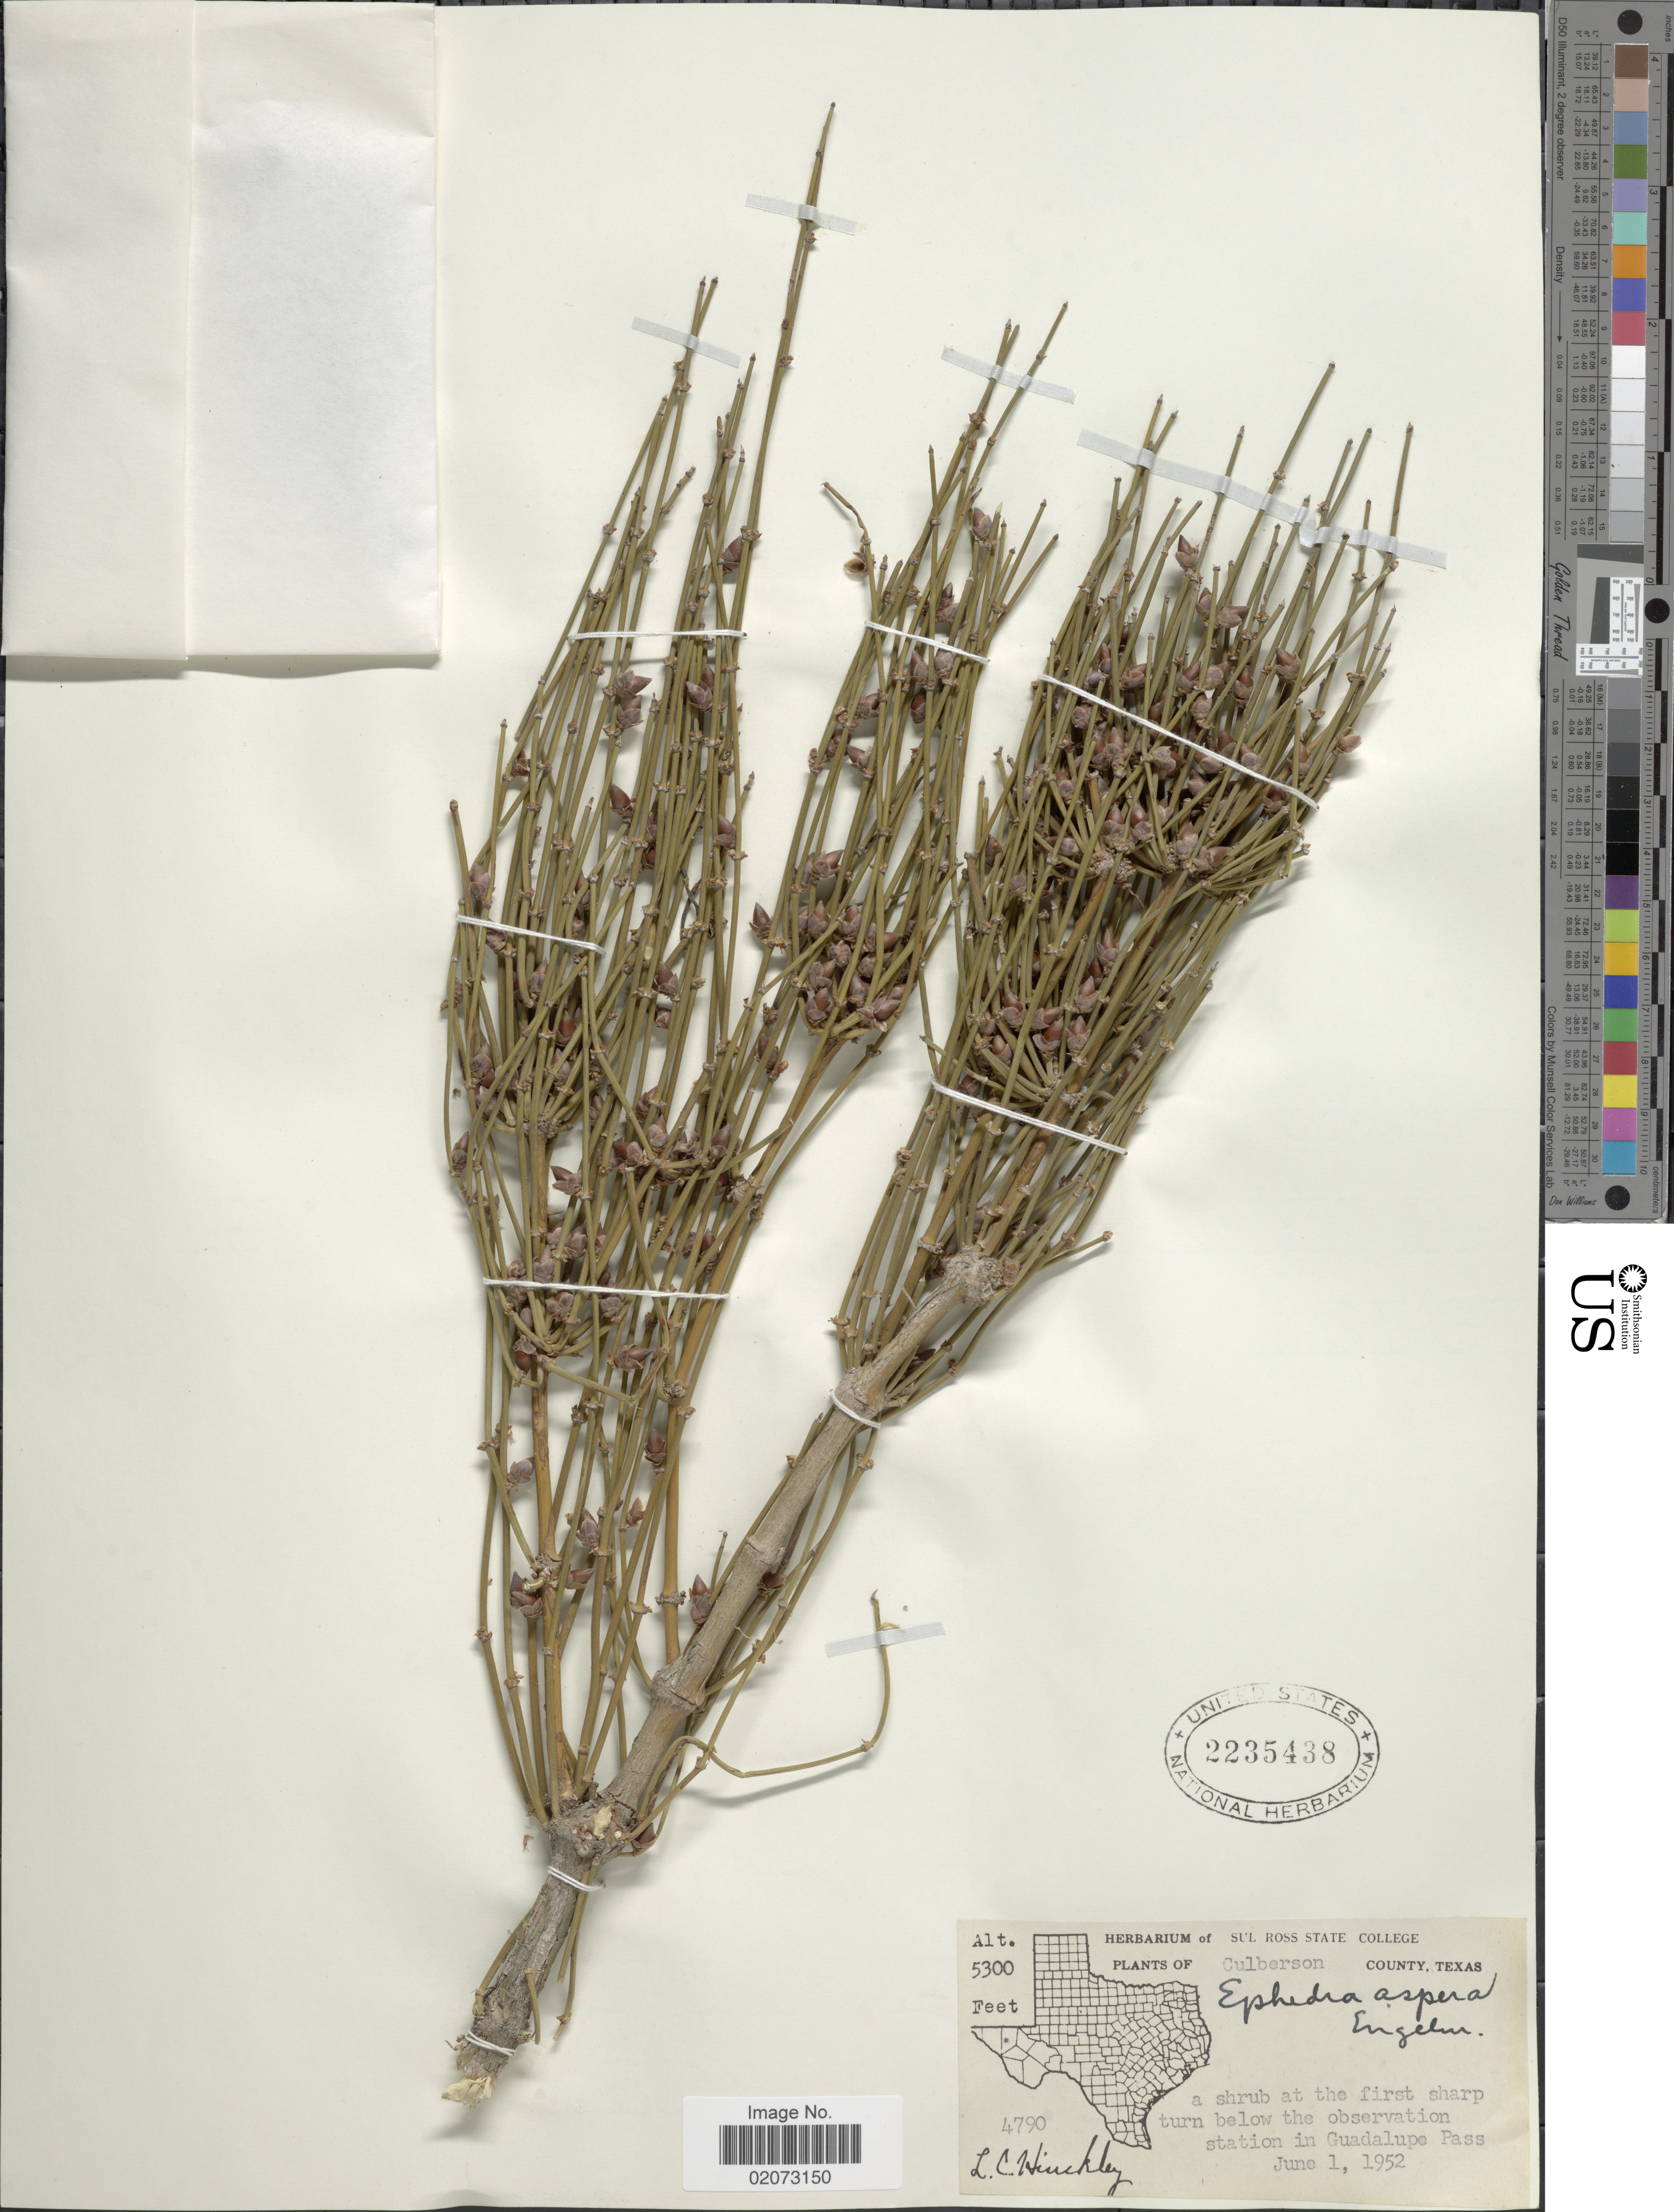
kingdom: Plantae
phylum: Tracheophyta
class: Gnetopsida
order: Ephedrales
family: Ephedraceae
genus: Ephedra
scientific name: Ephedra aspera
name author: Engelm. ex S. Watson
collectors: L. Hinckley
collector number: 4790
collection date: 1952-06-01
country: United States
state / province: Texas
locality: Below the observation station in Guadalupe Pass, Culberson County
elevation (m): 1615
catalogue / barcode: US 2235438